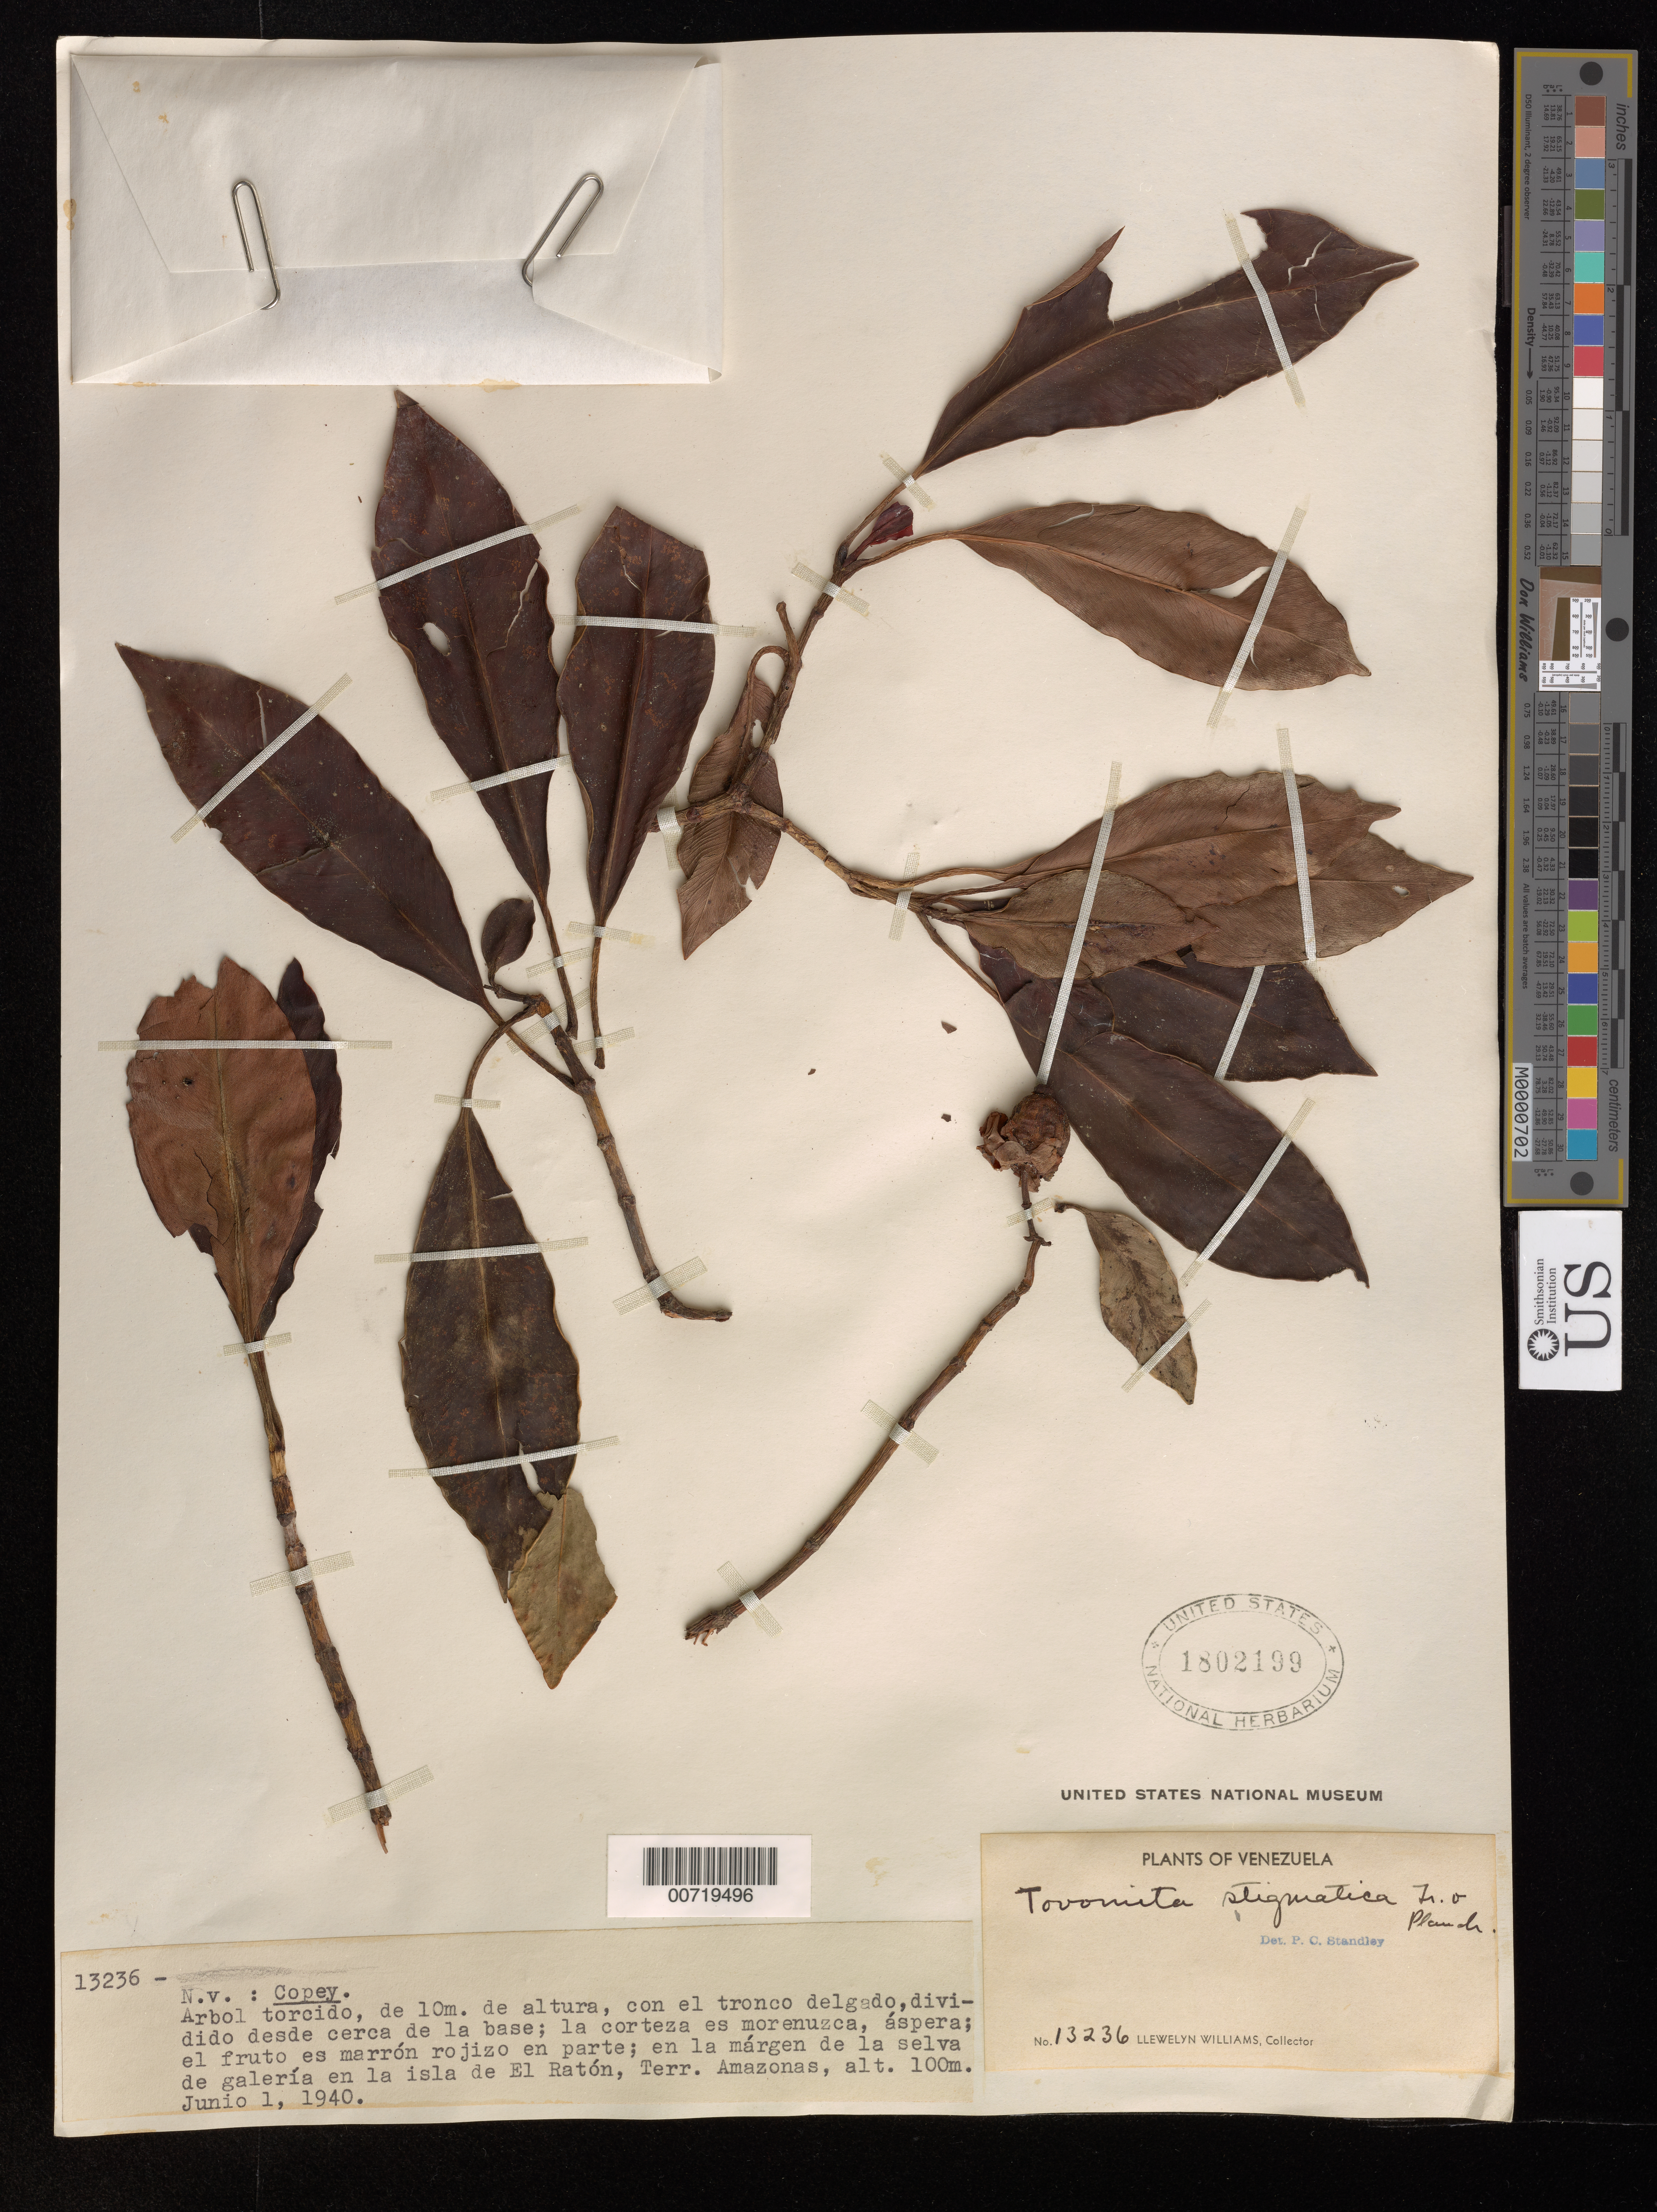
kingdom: Plantae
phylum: Tracheophyta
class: Magnoliopsida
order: Malpighiales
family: Clusiaceae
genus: Tovomita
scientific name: Tovomita stigmatosa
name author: Planch. & Triana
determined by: Standley, Paul C.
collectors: Ll. Williams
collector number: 13236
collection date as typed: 1-Jun-40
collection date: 1940-06-01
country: Venezuela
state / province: Amazonas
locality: Isla de El Ratón, Alto Orinoco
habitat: Border between gallery forest and savannah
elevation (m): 100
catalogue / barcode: US 1802199